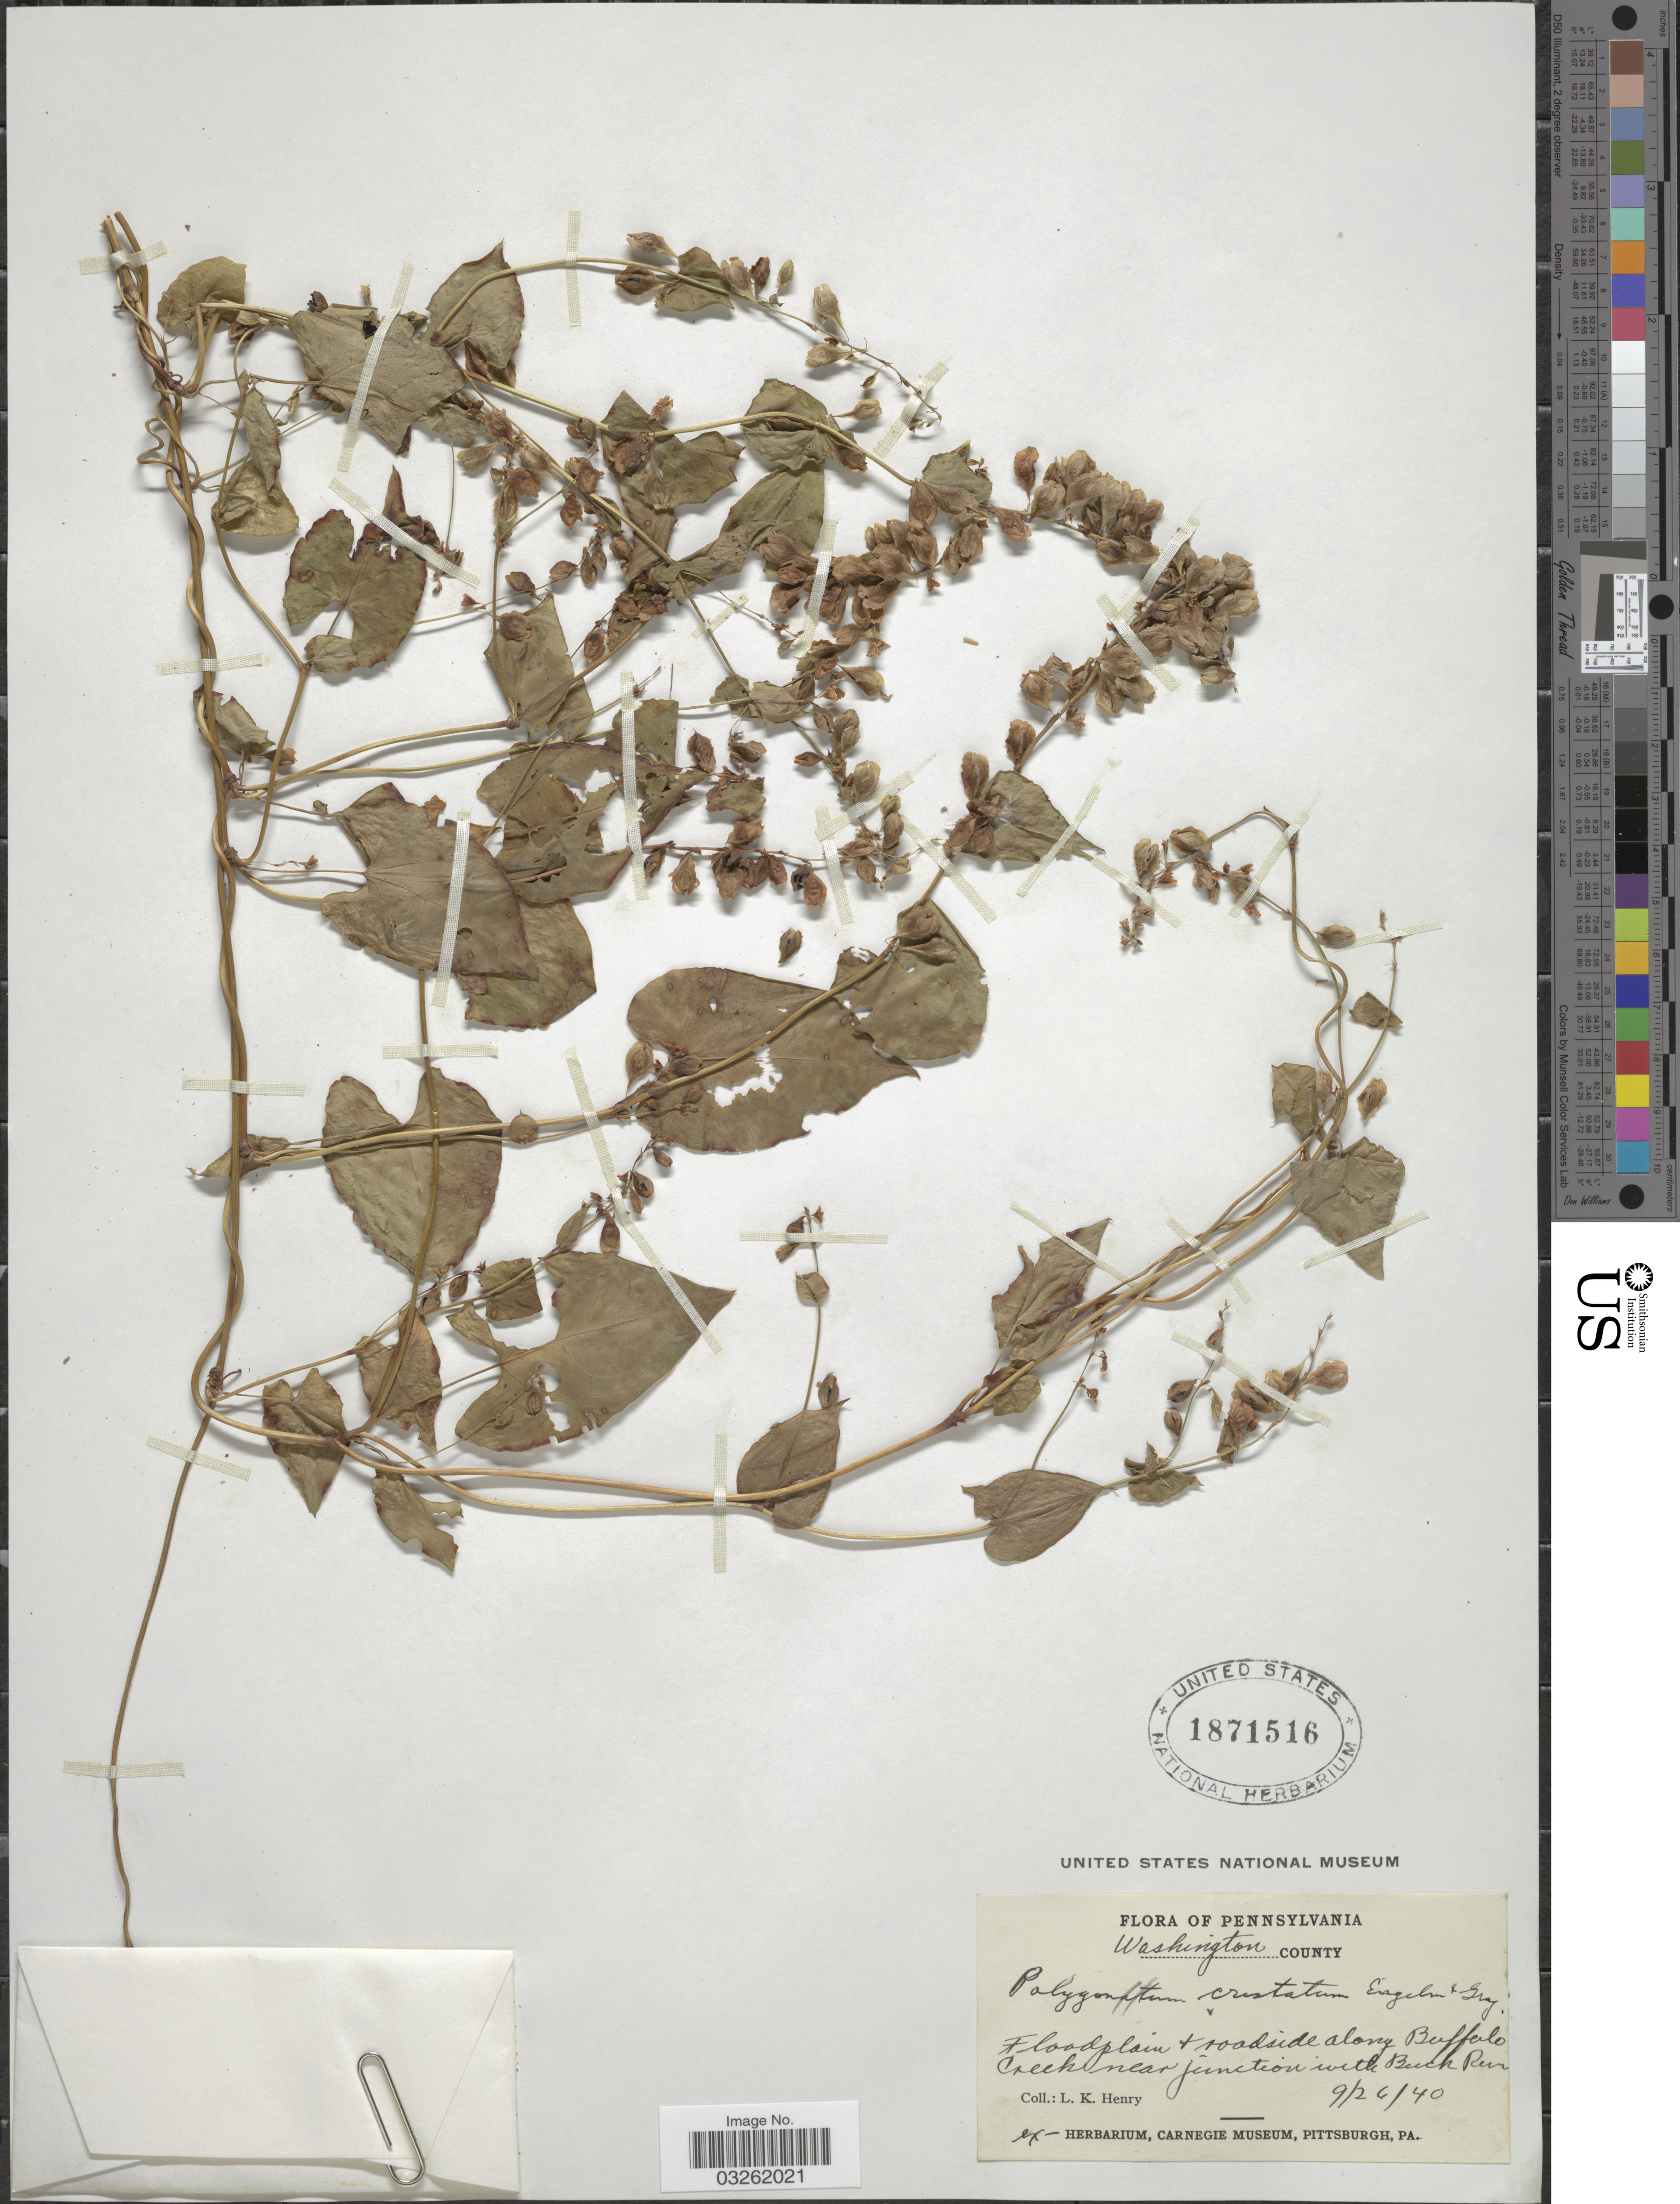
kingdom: Plantae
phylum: Tracheophyta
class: Magnoliopsida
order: Caryophyllales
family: Polygonaceae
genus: Fallopia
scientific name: Fallopia scandens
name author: (L.) Holub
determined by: Strong, Mark T., (BOT), Smithsonian Institution - National Museum of Natural History (UNITED STATES)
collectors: L. K. Henry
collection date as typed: Transcribed d/m/y: 26/9/40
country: United States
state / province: Pennsylvania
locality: Washington County. Floodplain & roadside along Buffalo Creek near junction with Buck River.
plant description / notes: Fallopia cristata (Engelm. & A. Gray) Holub here treated as a heterotypic synonym.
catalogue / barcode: US 1871516